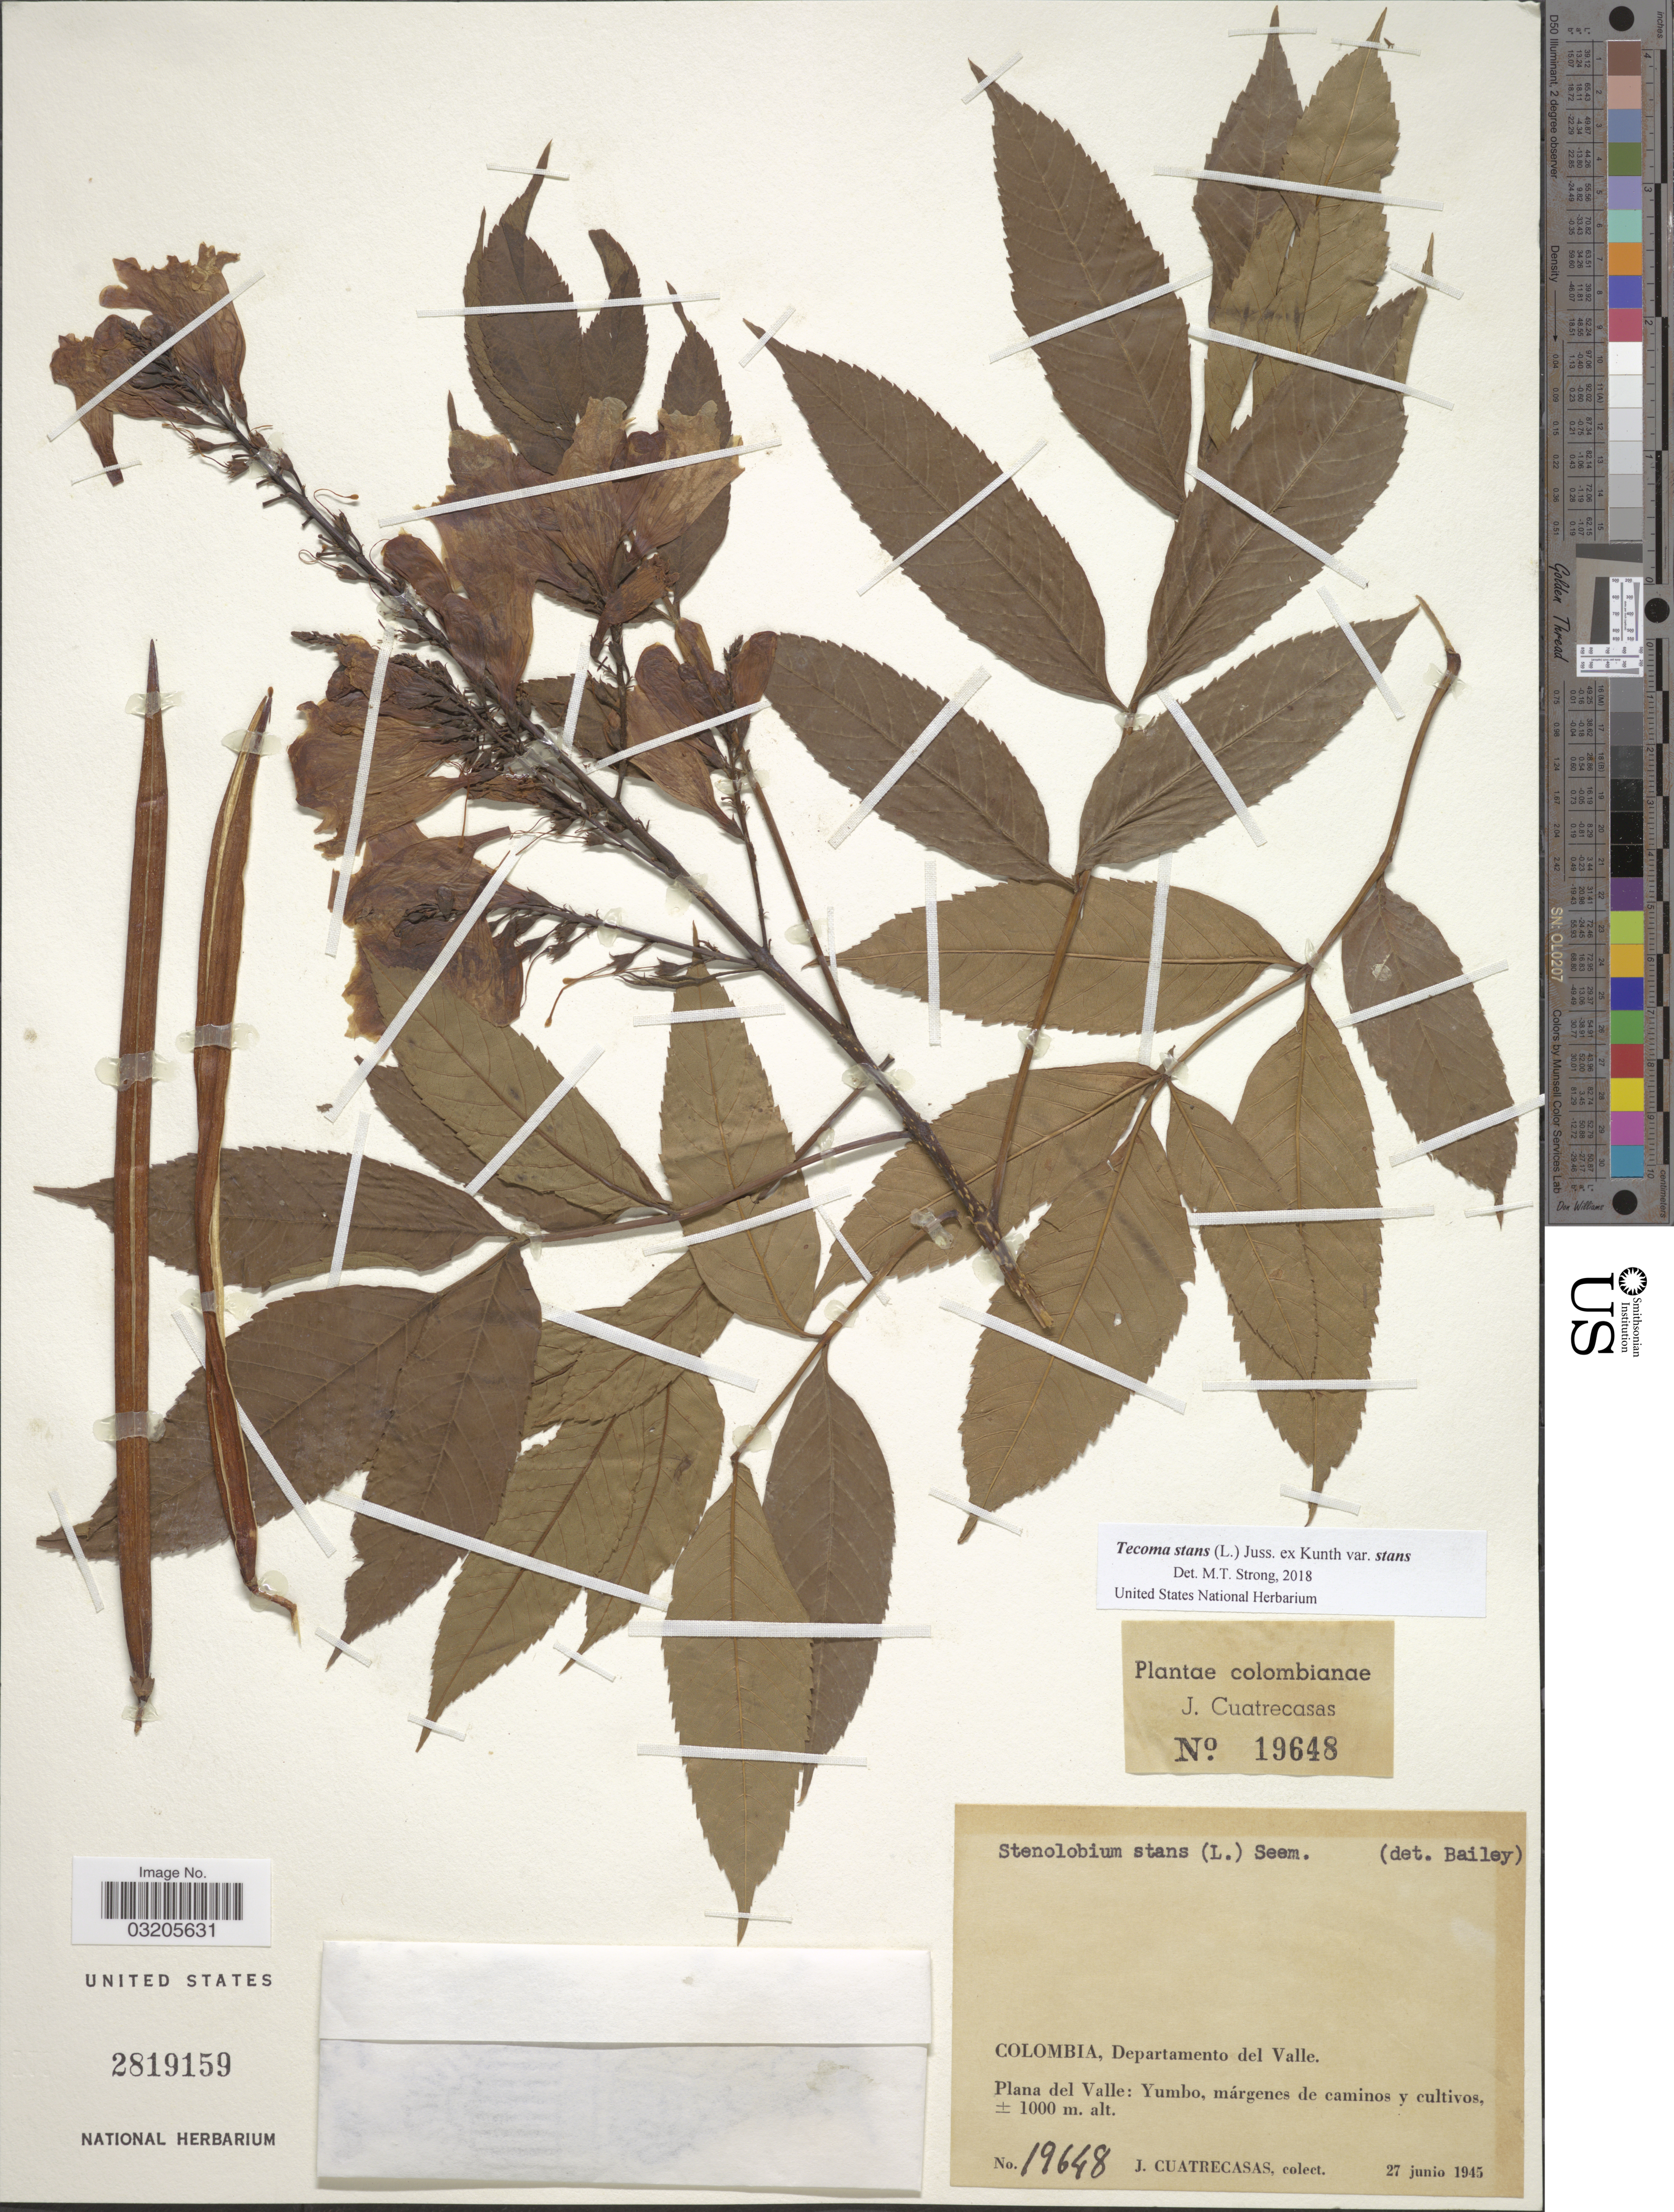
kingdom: Plantae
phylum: Tracheophyta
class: Magnoliopsida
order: Lamiales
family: Bignoniaceae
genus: Tecoma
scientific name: Tecoma stans var. stans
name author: (L.) Juss. ex Kunth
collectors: J. Cuatrecasas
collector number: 19648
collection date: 1945-06-27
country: Colombia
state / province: Valle del Cauca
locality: Departamento del Valle. Plana del Valle: Yumbo, márgenes de caminos y cultivos.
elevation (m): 1000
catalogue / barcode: US 2819159